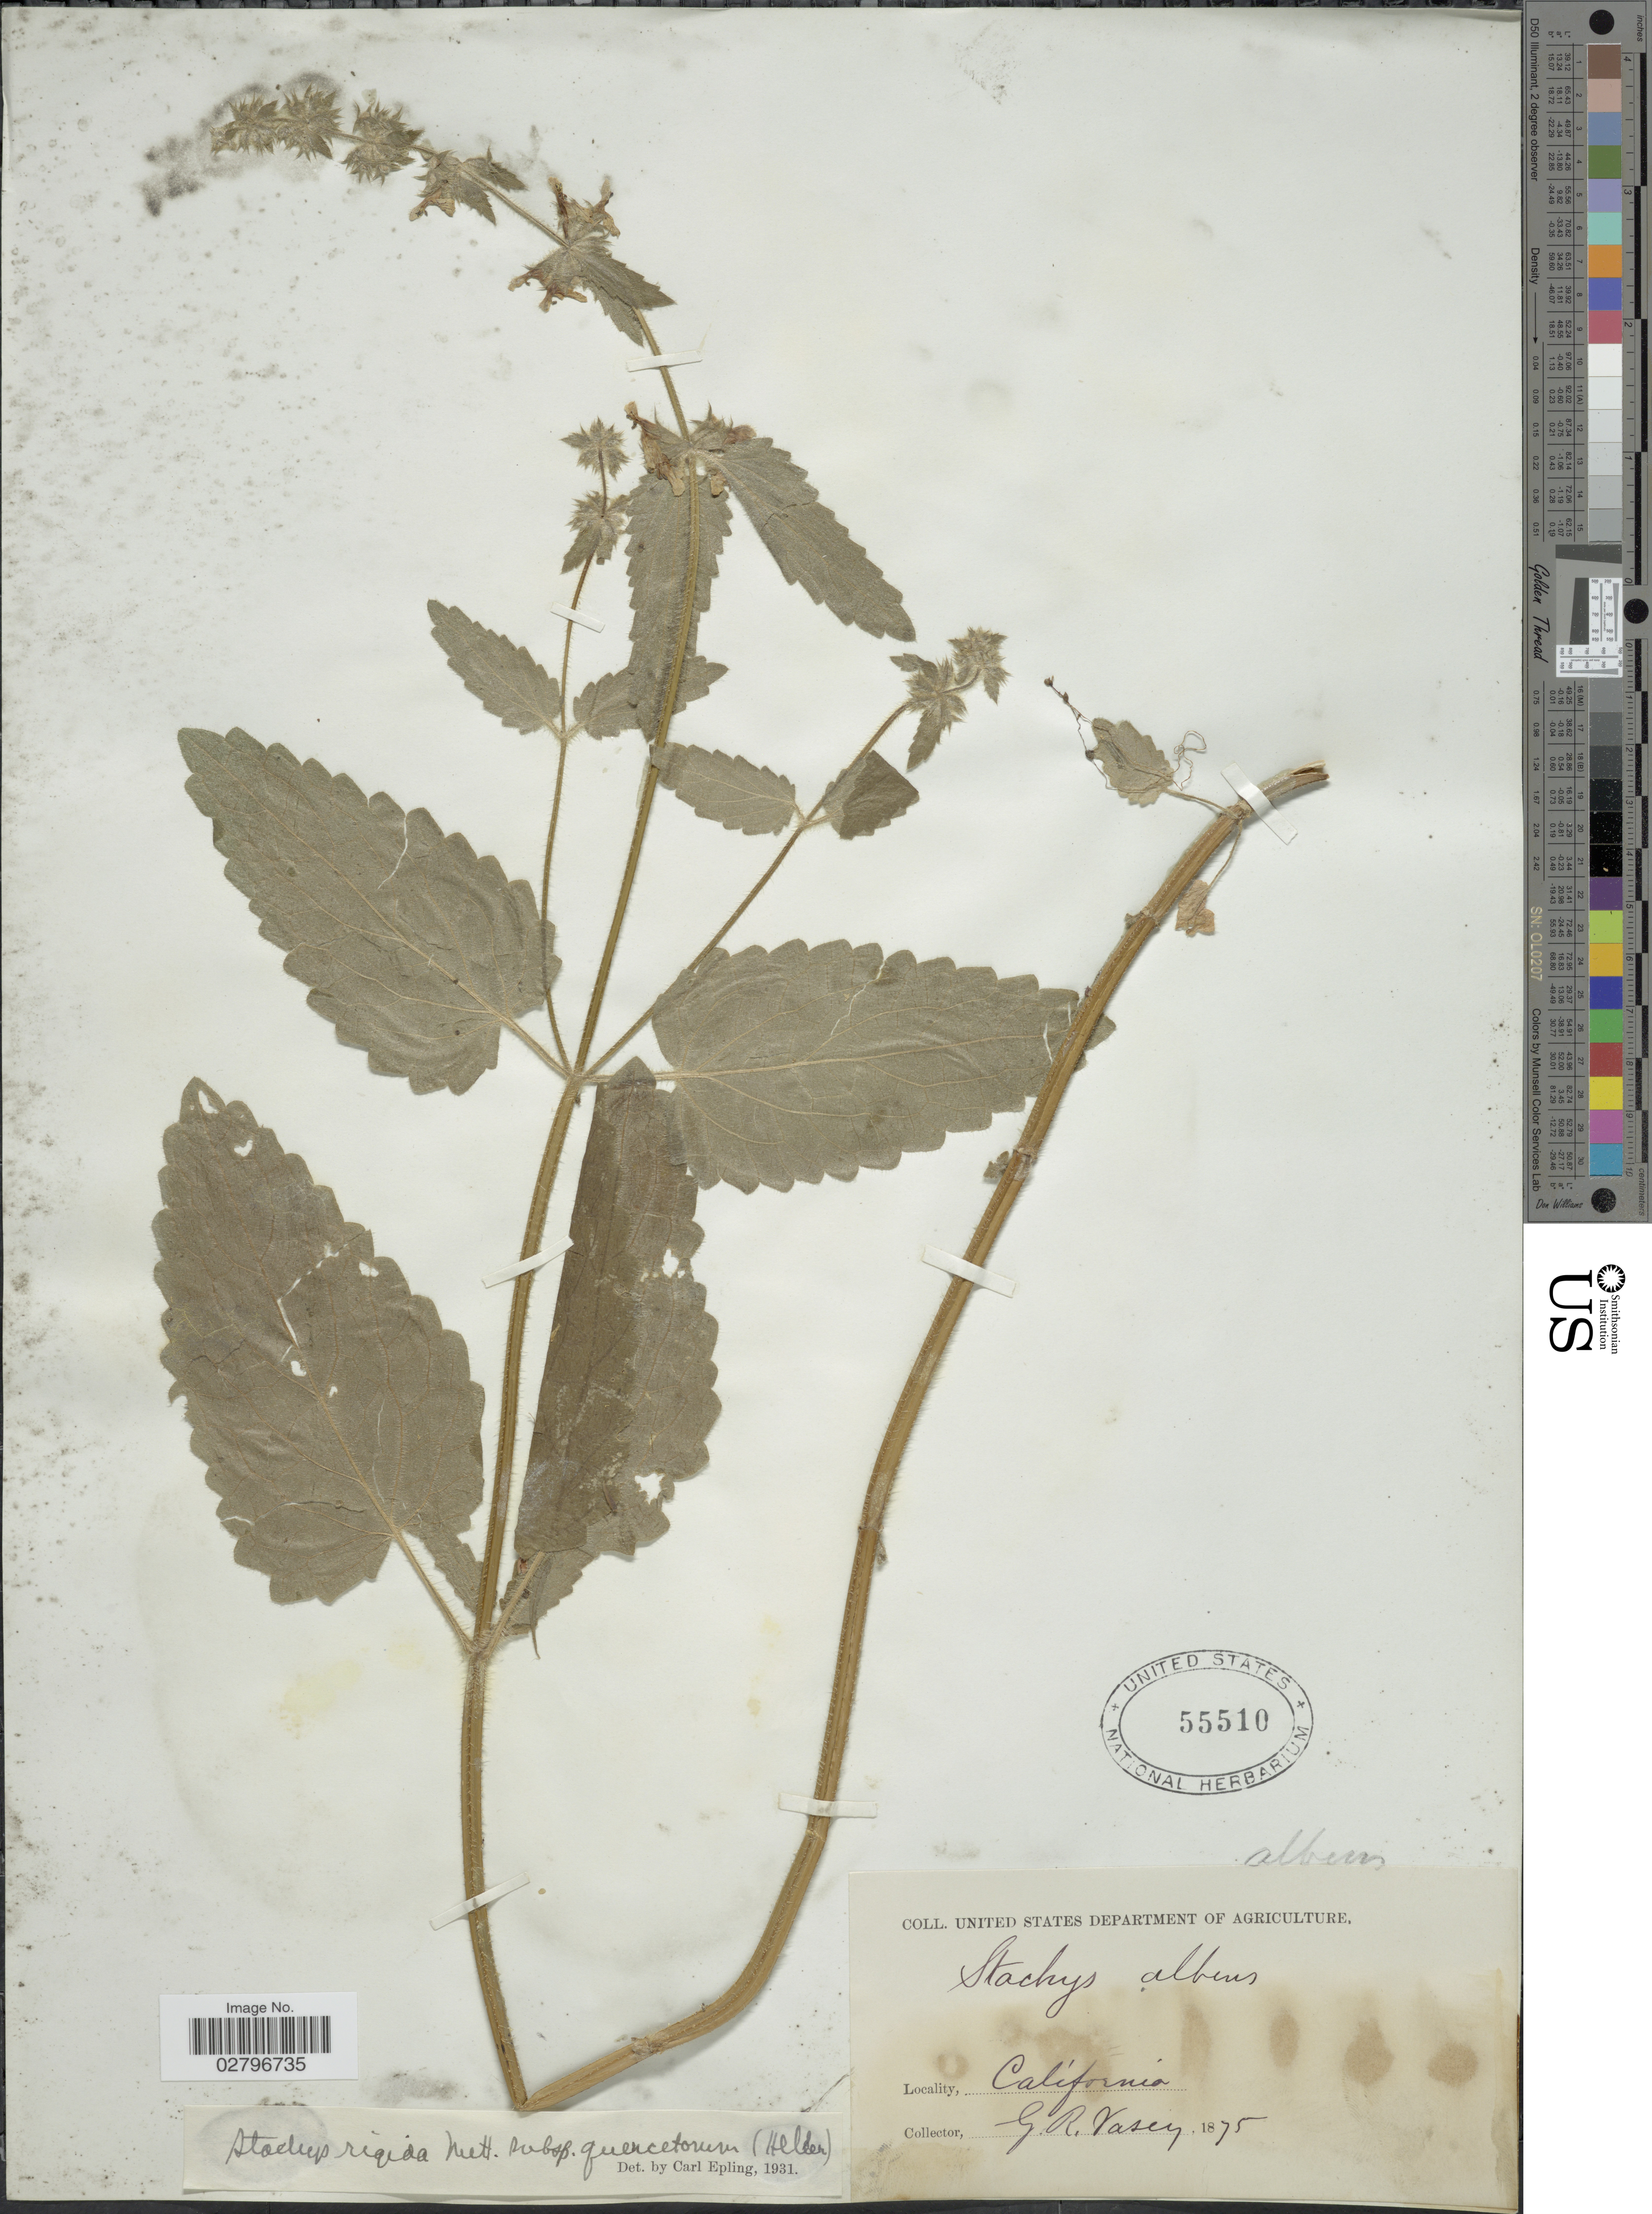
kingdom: Plantae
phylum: Tracheophyta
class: Magnoliopsida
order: Lamiales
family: Lamiaceae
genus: Stachys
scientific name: Stachys rigida subsp. quercetorum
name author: (A. Heller) Epling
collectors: G. R. Vasey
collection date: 1875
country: United States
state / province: California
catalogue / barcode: US 55510